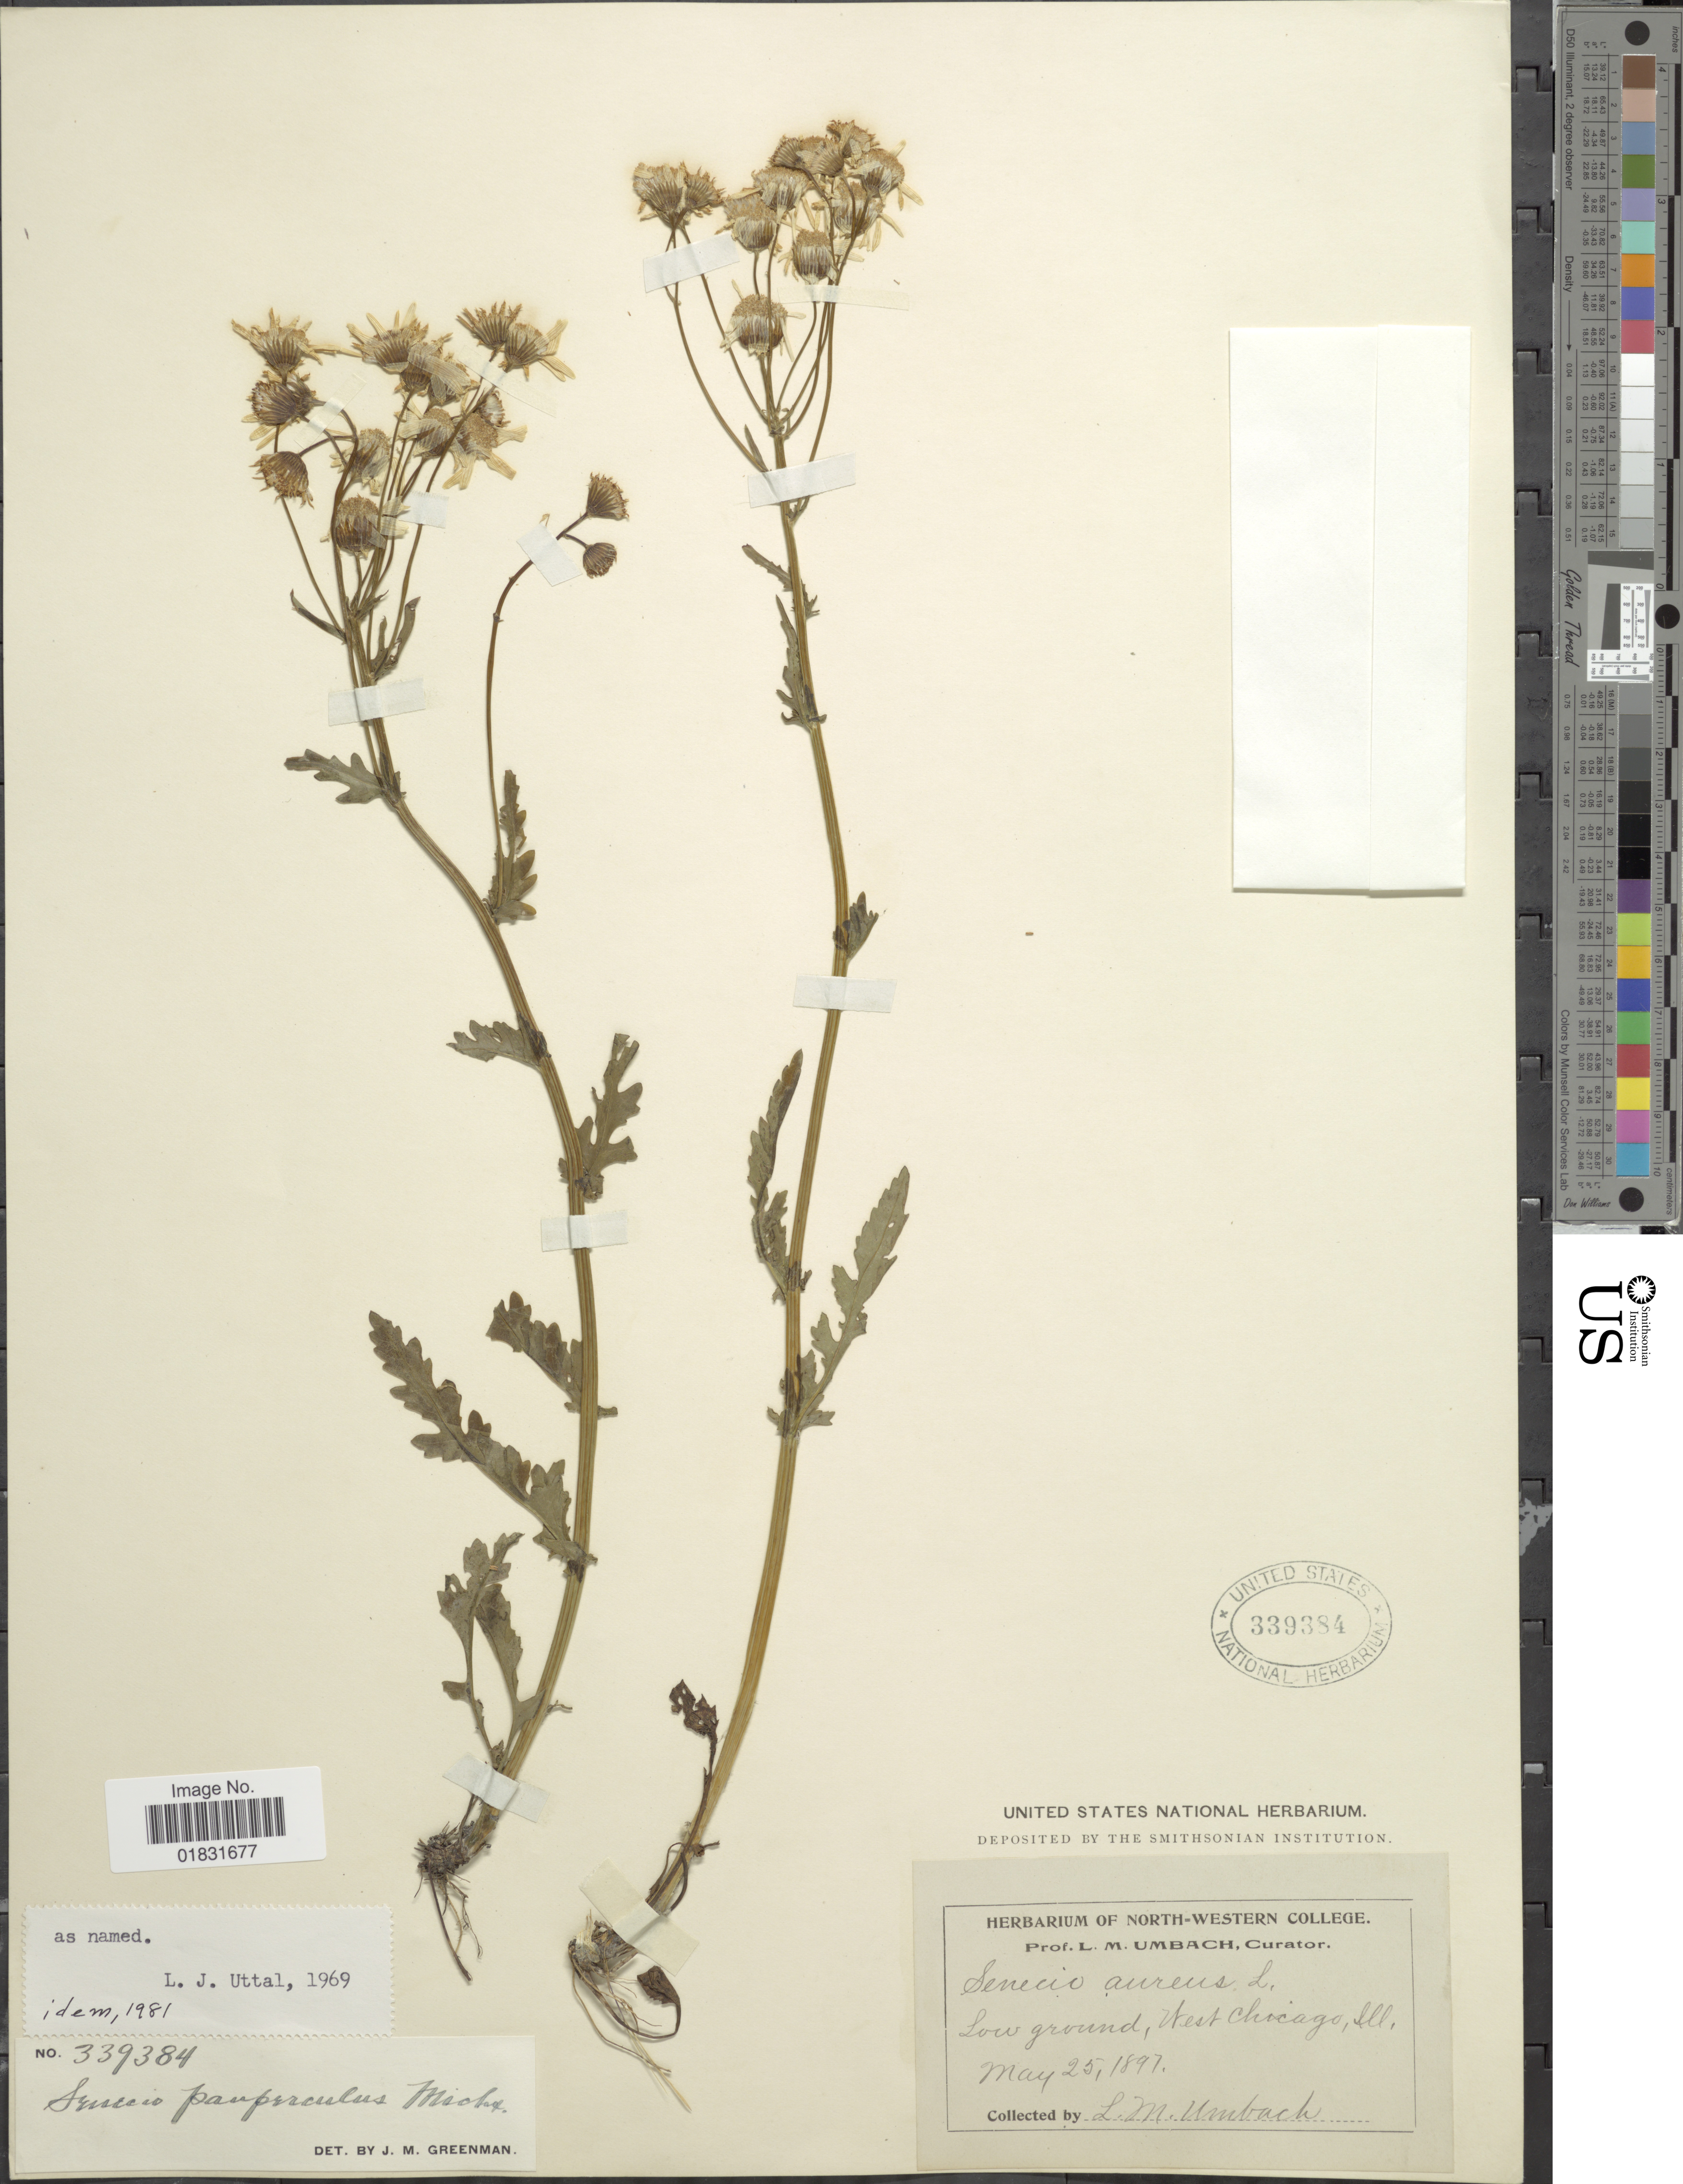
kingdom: Plantae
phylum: Tracheophyta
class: Magnoliopsida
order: Asterales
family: Asteraceae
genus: Packera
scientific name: Packera paupercula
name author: (Michx.) Á. Löve & D. Löve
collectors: L. M. Umbach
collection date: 1897-05-25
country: United States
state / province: Illinois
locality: Low ground, West Chicago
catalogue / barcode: US 339384